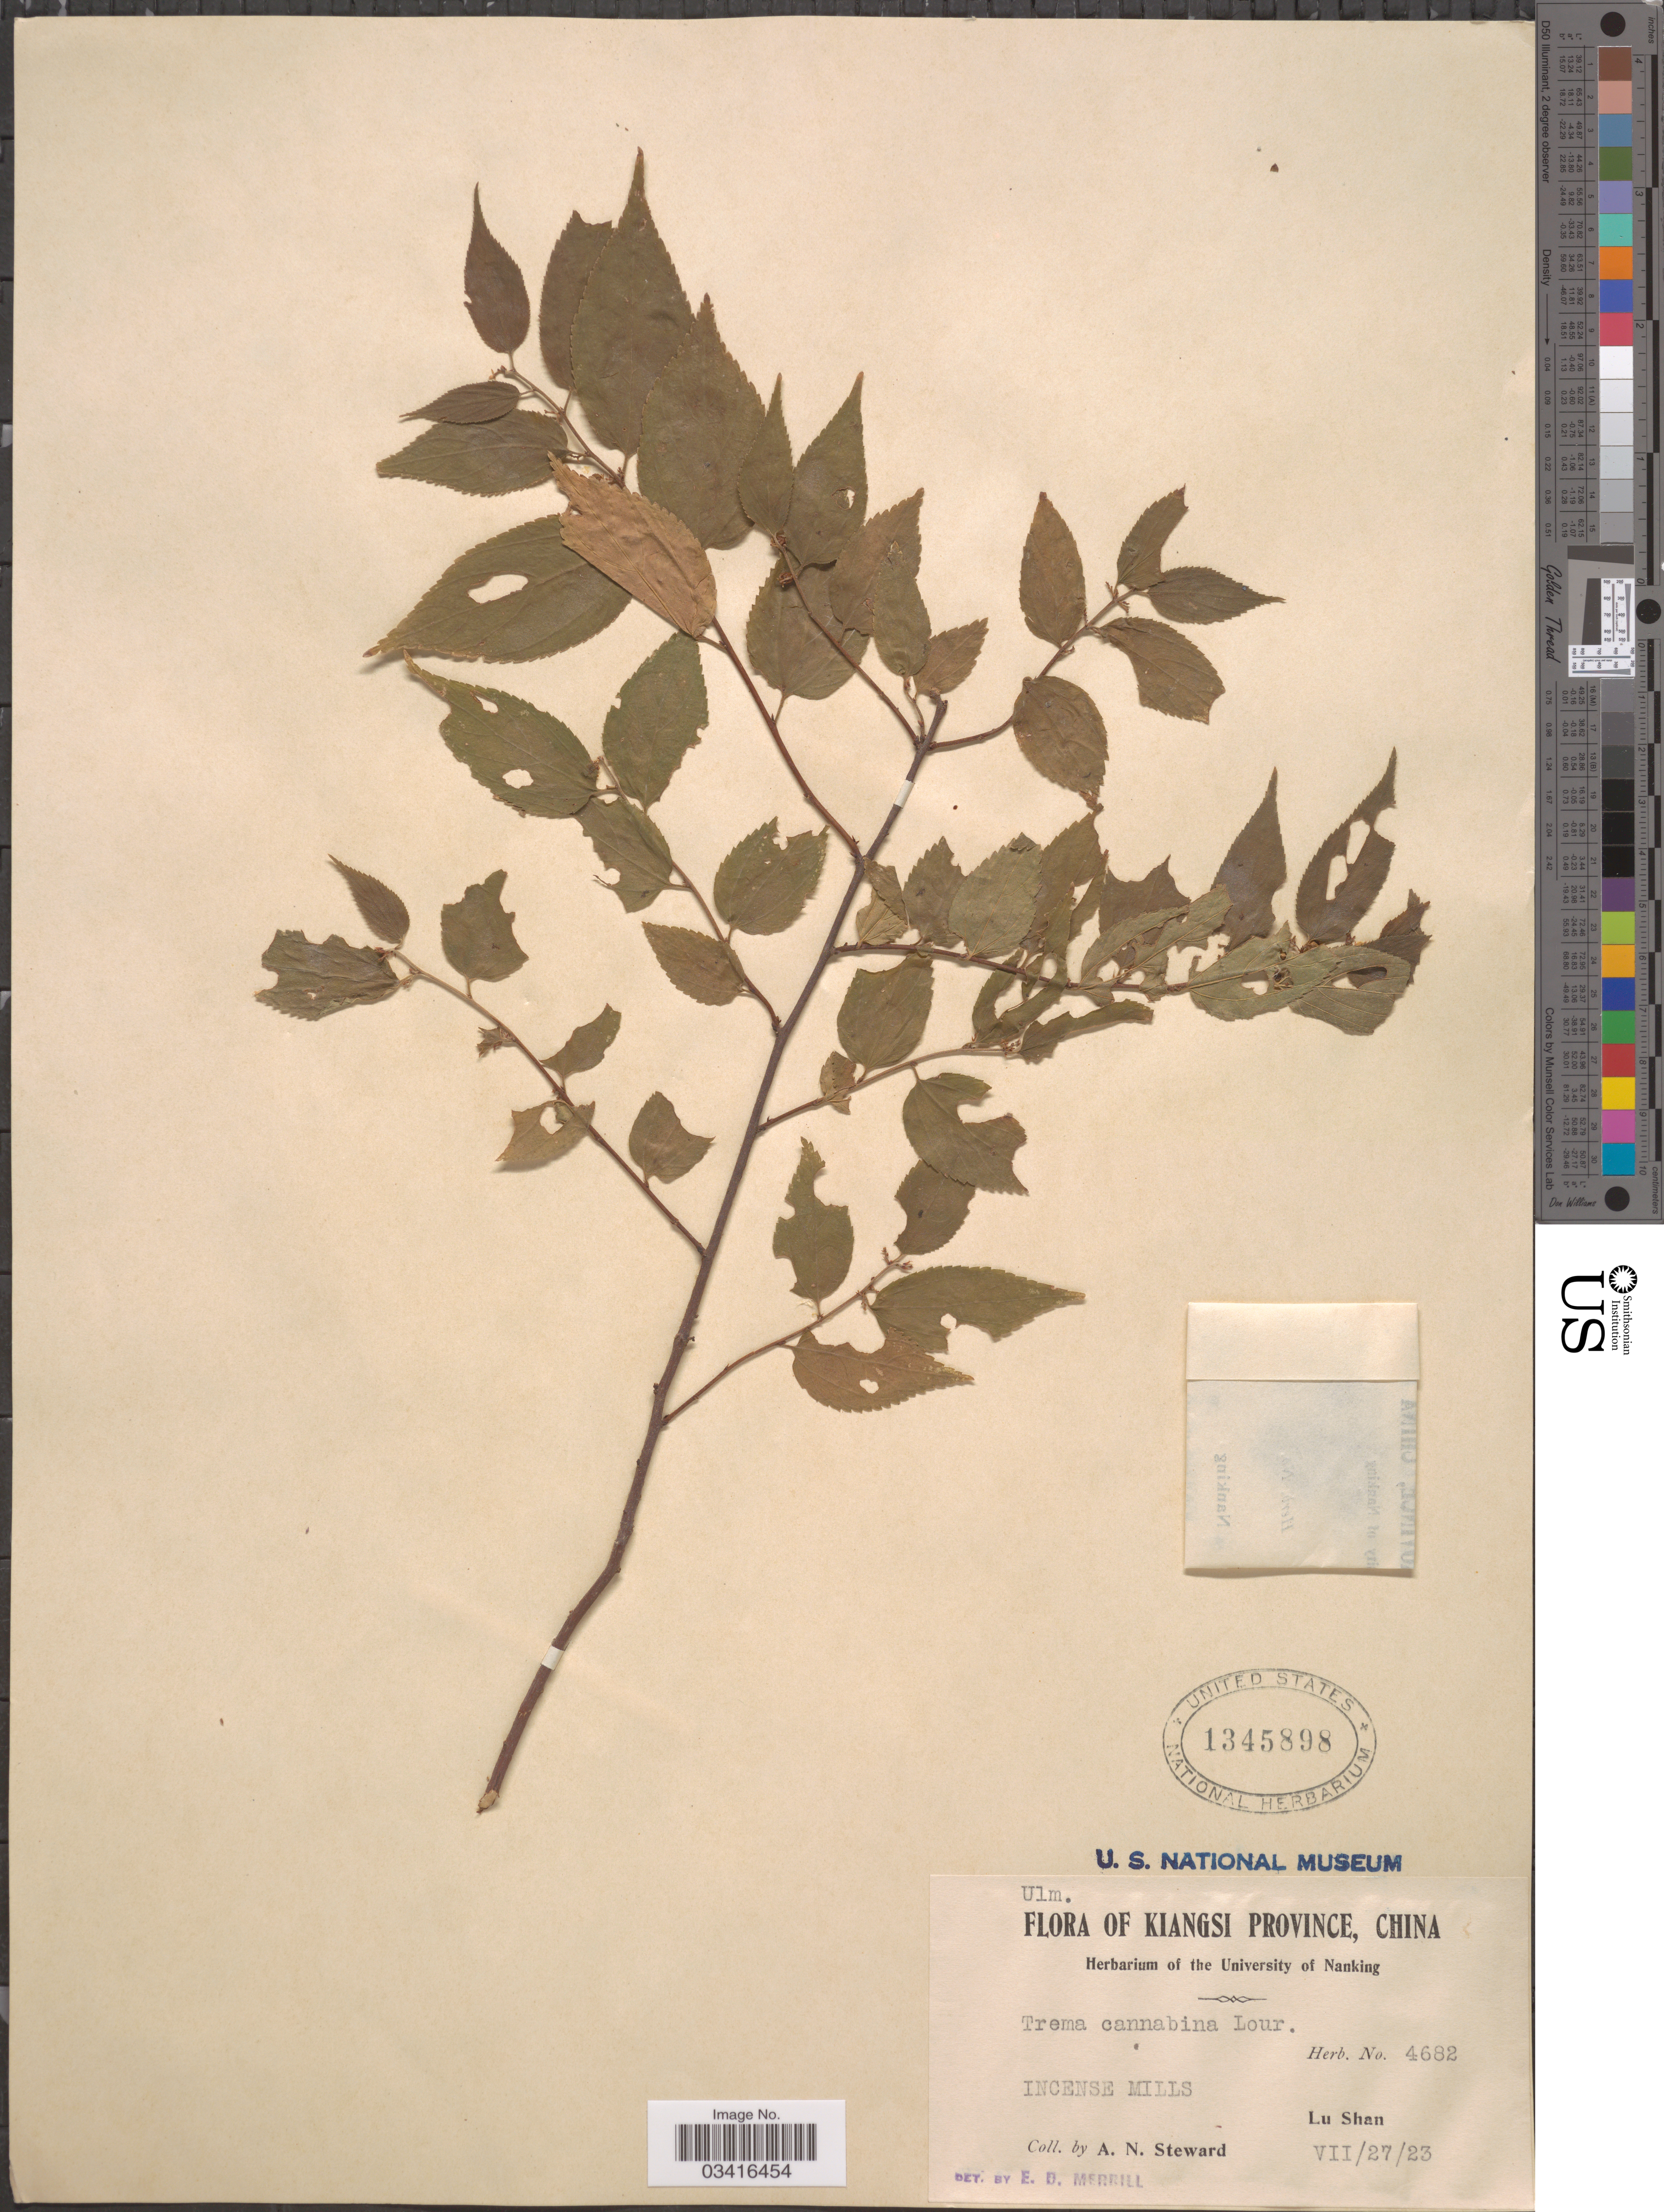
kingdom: Plantae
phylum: Tracheophyta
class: Magnoliopsida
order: Rosales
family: Cannabaceae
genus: Trema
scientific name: Trema cannabina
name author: Lour.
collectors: A. N. Steward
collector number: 4682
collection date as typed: Transcribed d/m/y: 27/7/23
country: China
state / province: Jiangxi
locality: Kiangsi Province. Incense Mills. Lu Shan.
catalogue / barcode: US 1345898